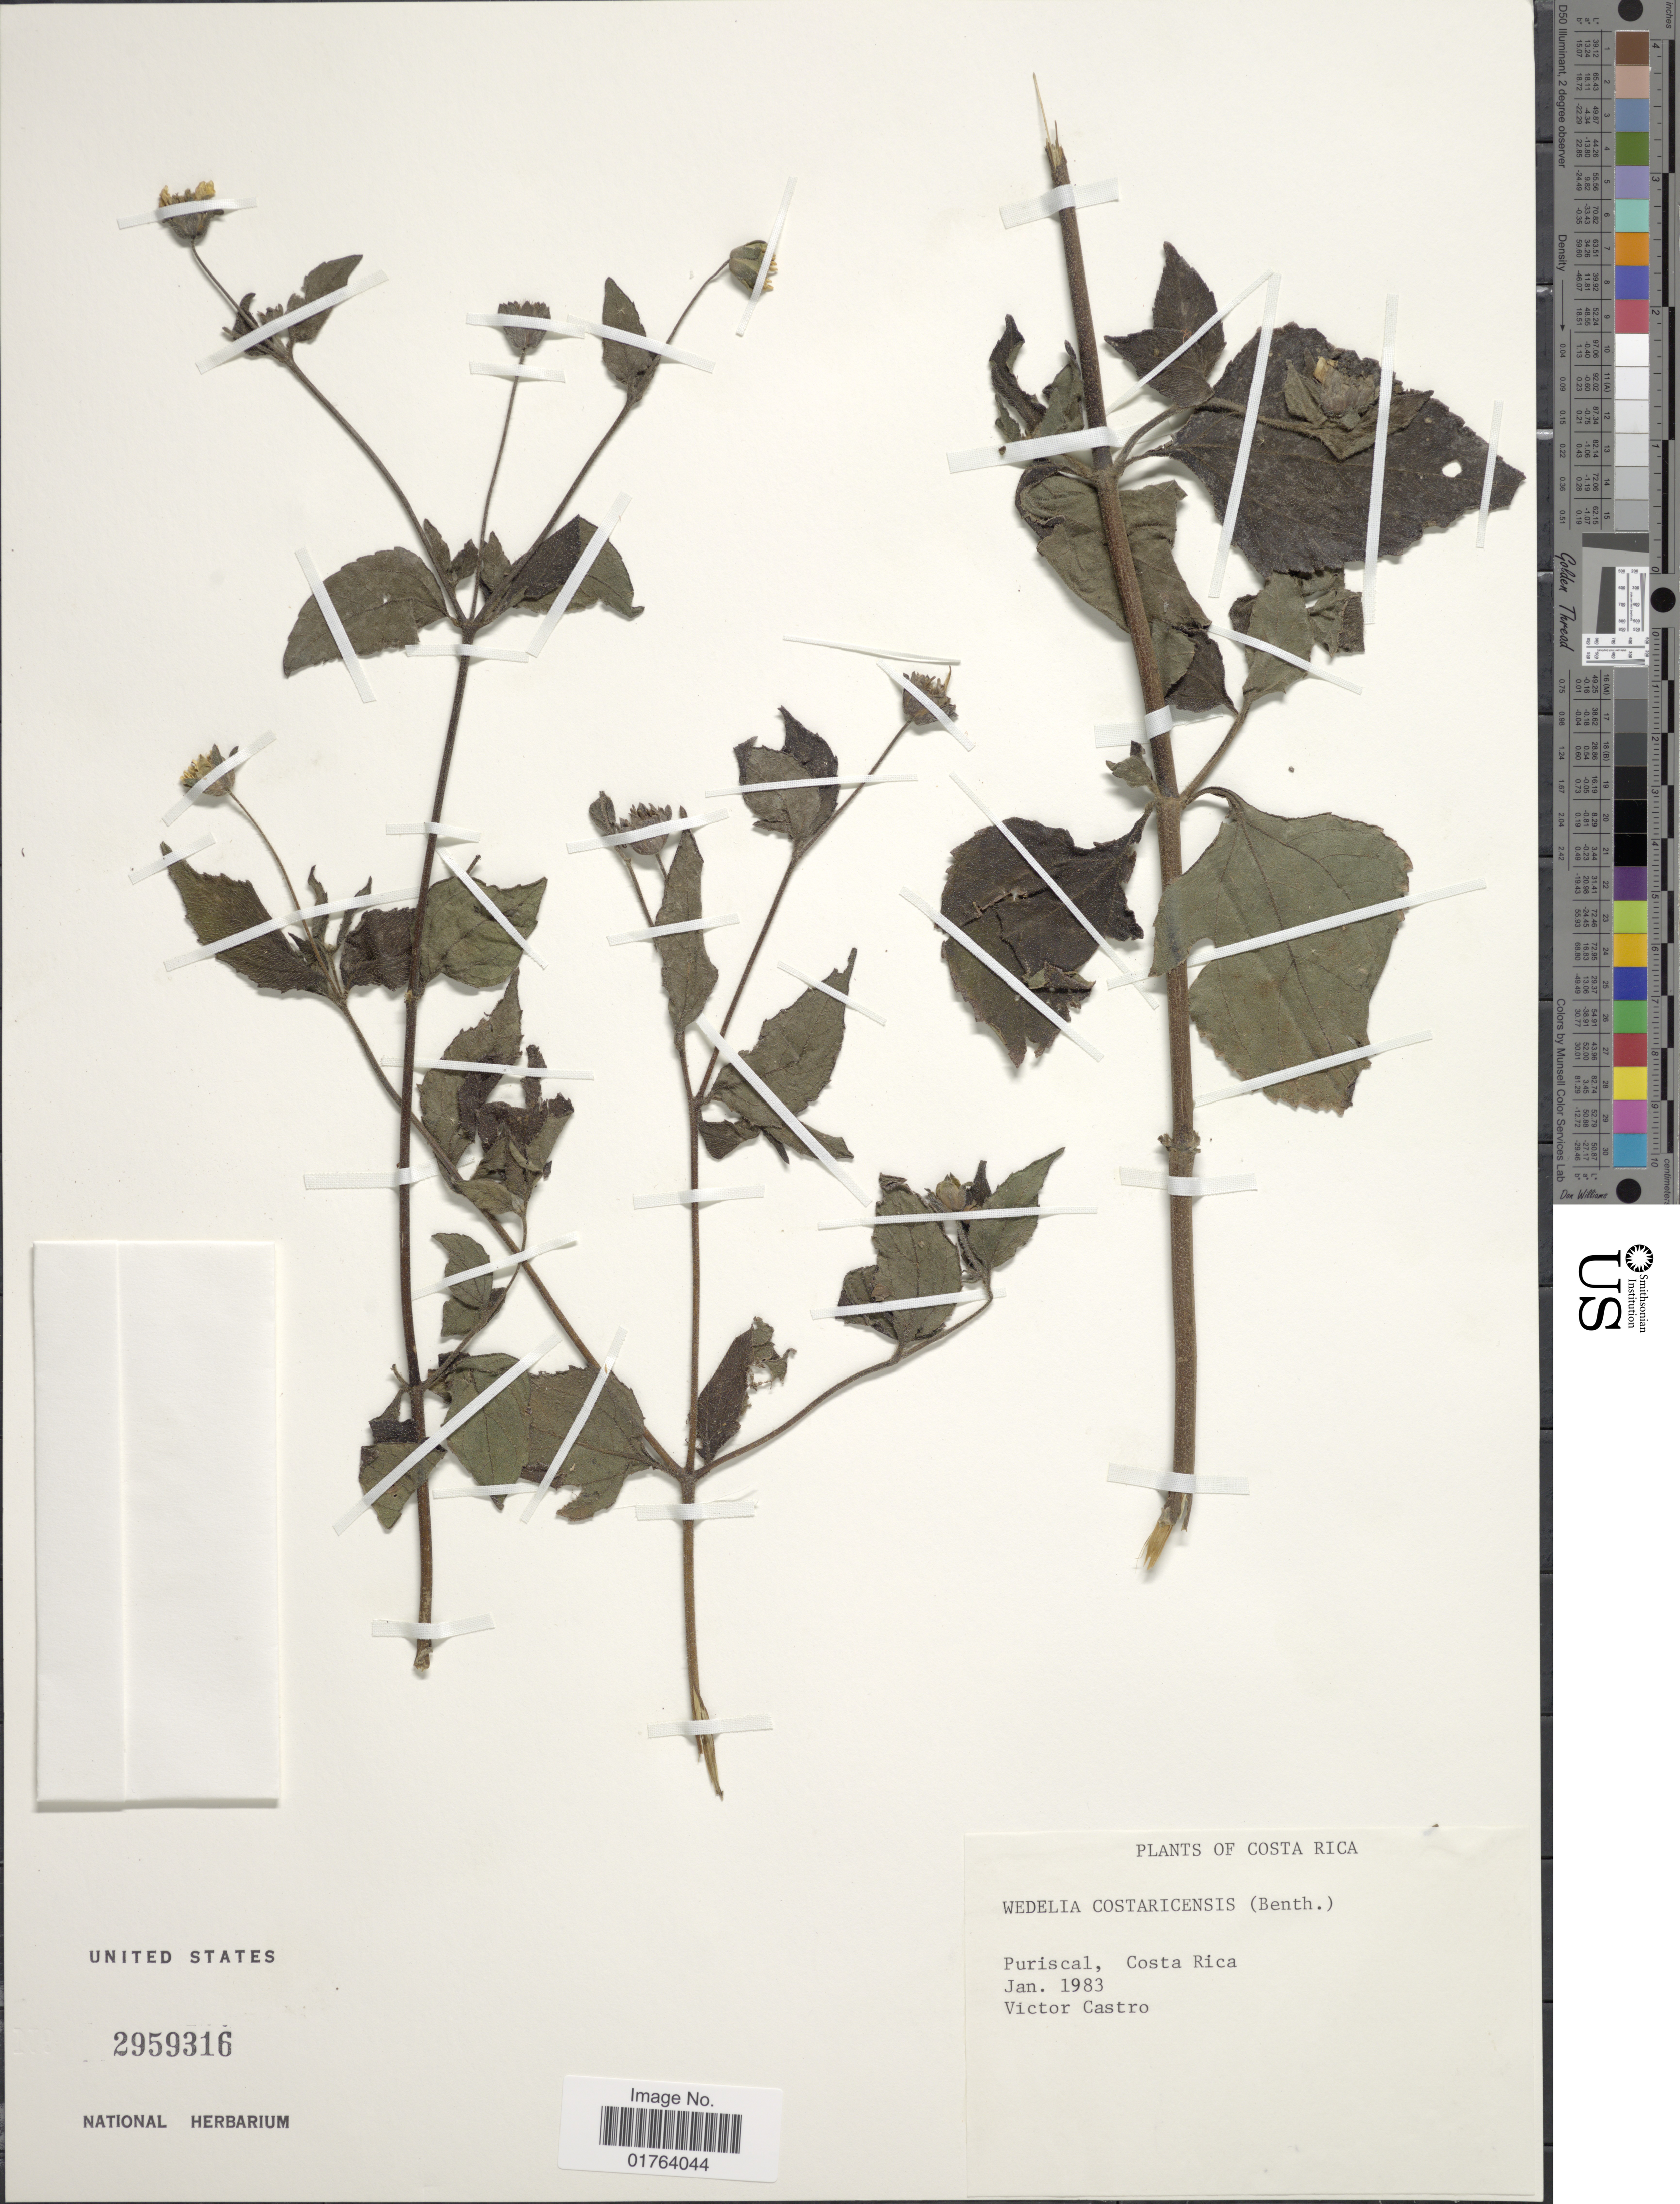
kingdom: Plantae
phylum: Tracheophyta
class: Magnoliopsida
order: Asterales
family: Asteraceae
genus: Wedelia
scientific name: Wedelia longipes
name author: Urb.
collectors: V. Castro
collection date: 1983-01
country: Costa Rica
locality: Puriscal.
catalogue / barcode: US 2959316